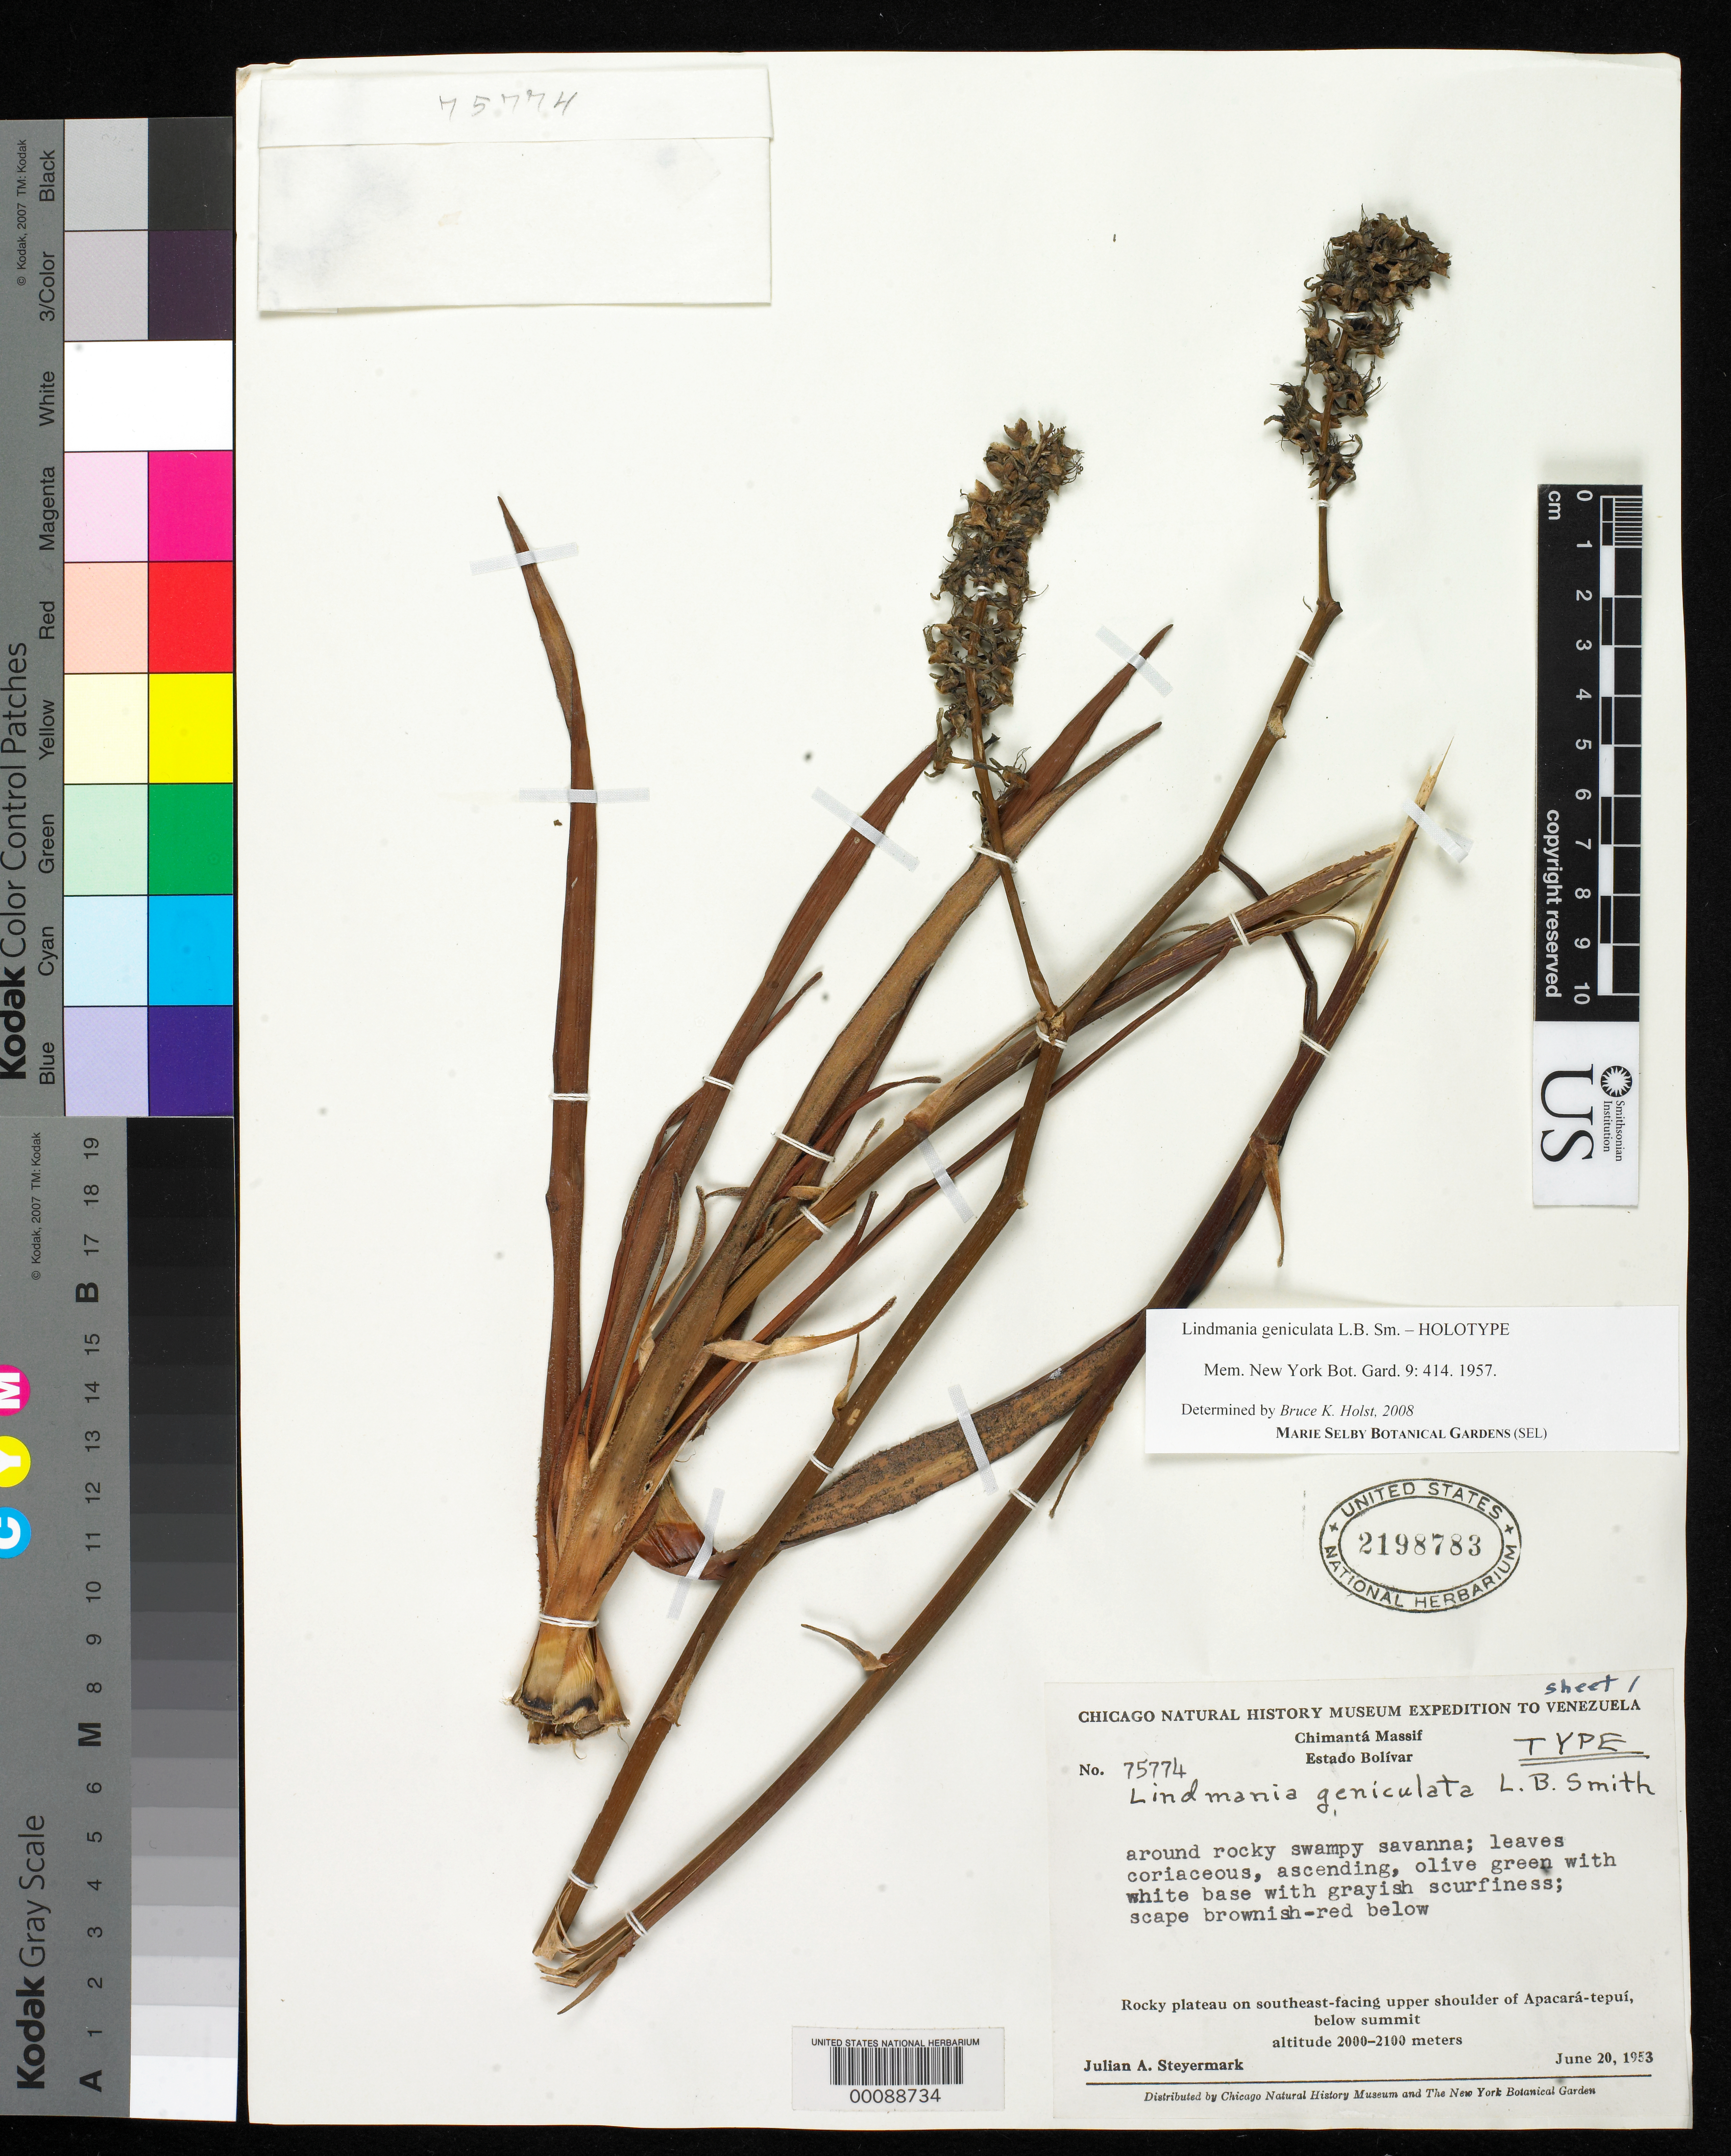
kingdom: Plantae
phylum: Tracheophyta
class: Liliopsida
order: Poales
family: Bromeliaceae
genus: Lindmania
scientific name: Lindmania geniculata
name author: L.B. Sm.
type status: Holotype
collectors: J. Steyermark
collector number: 75774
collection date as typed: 20 Jun 1953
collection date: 1953-06-20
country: Venezuela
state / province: Bolivar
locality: SE facing upper shoulder of Apacara-Tepui, below summit.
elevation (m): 2000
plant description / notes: Specimen annotated "sheet 1" but sheet 2 not found.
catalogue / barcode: US 2198783